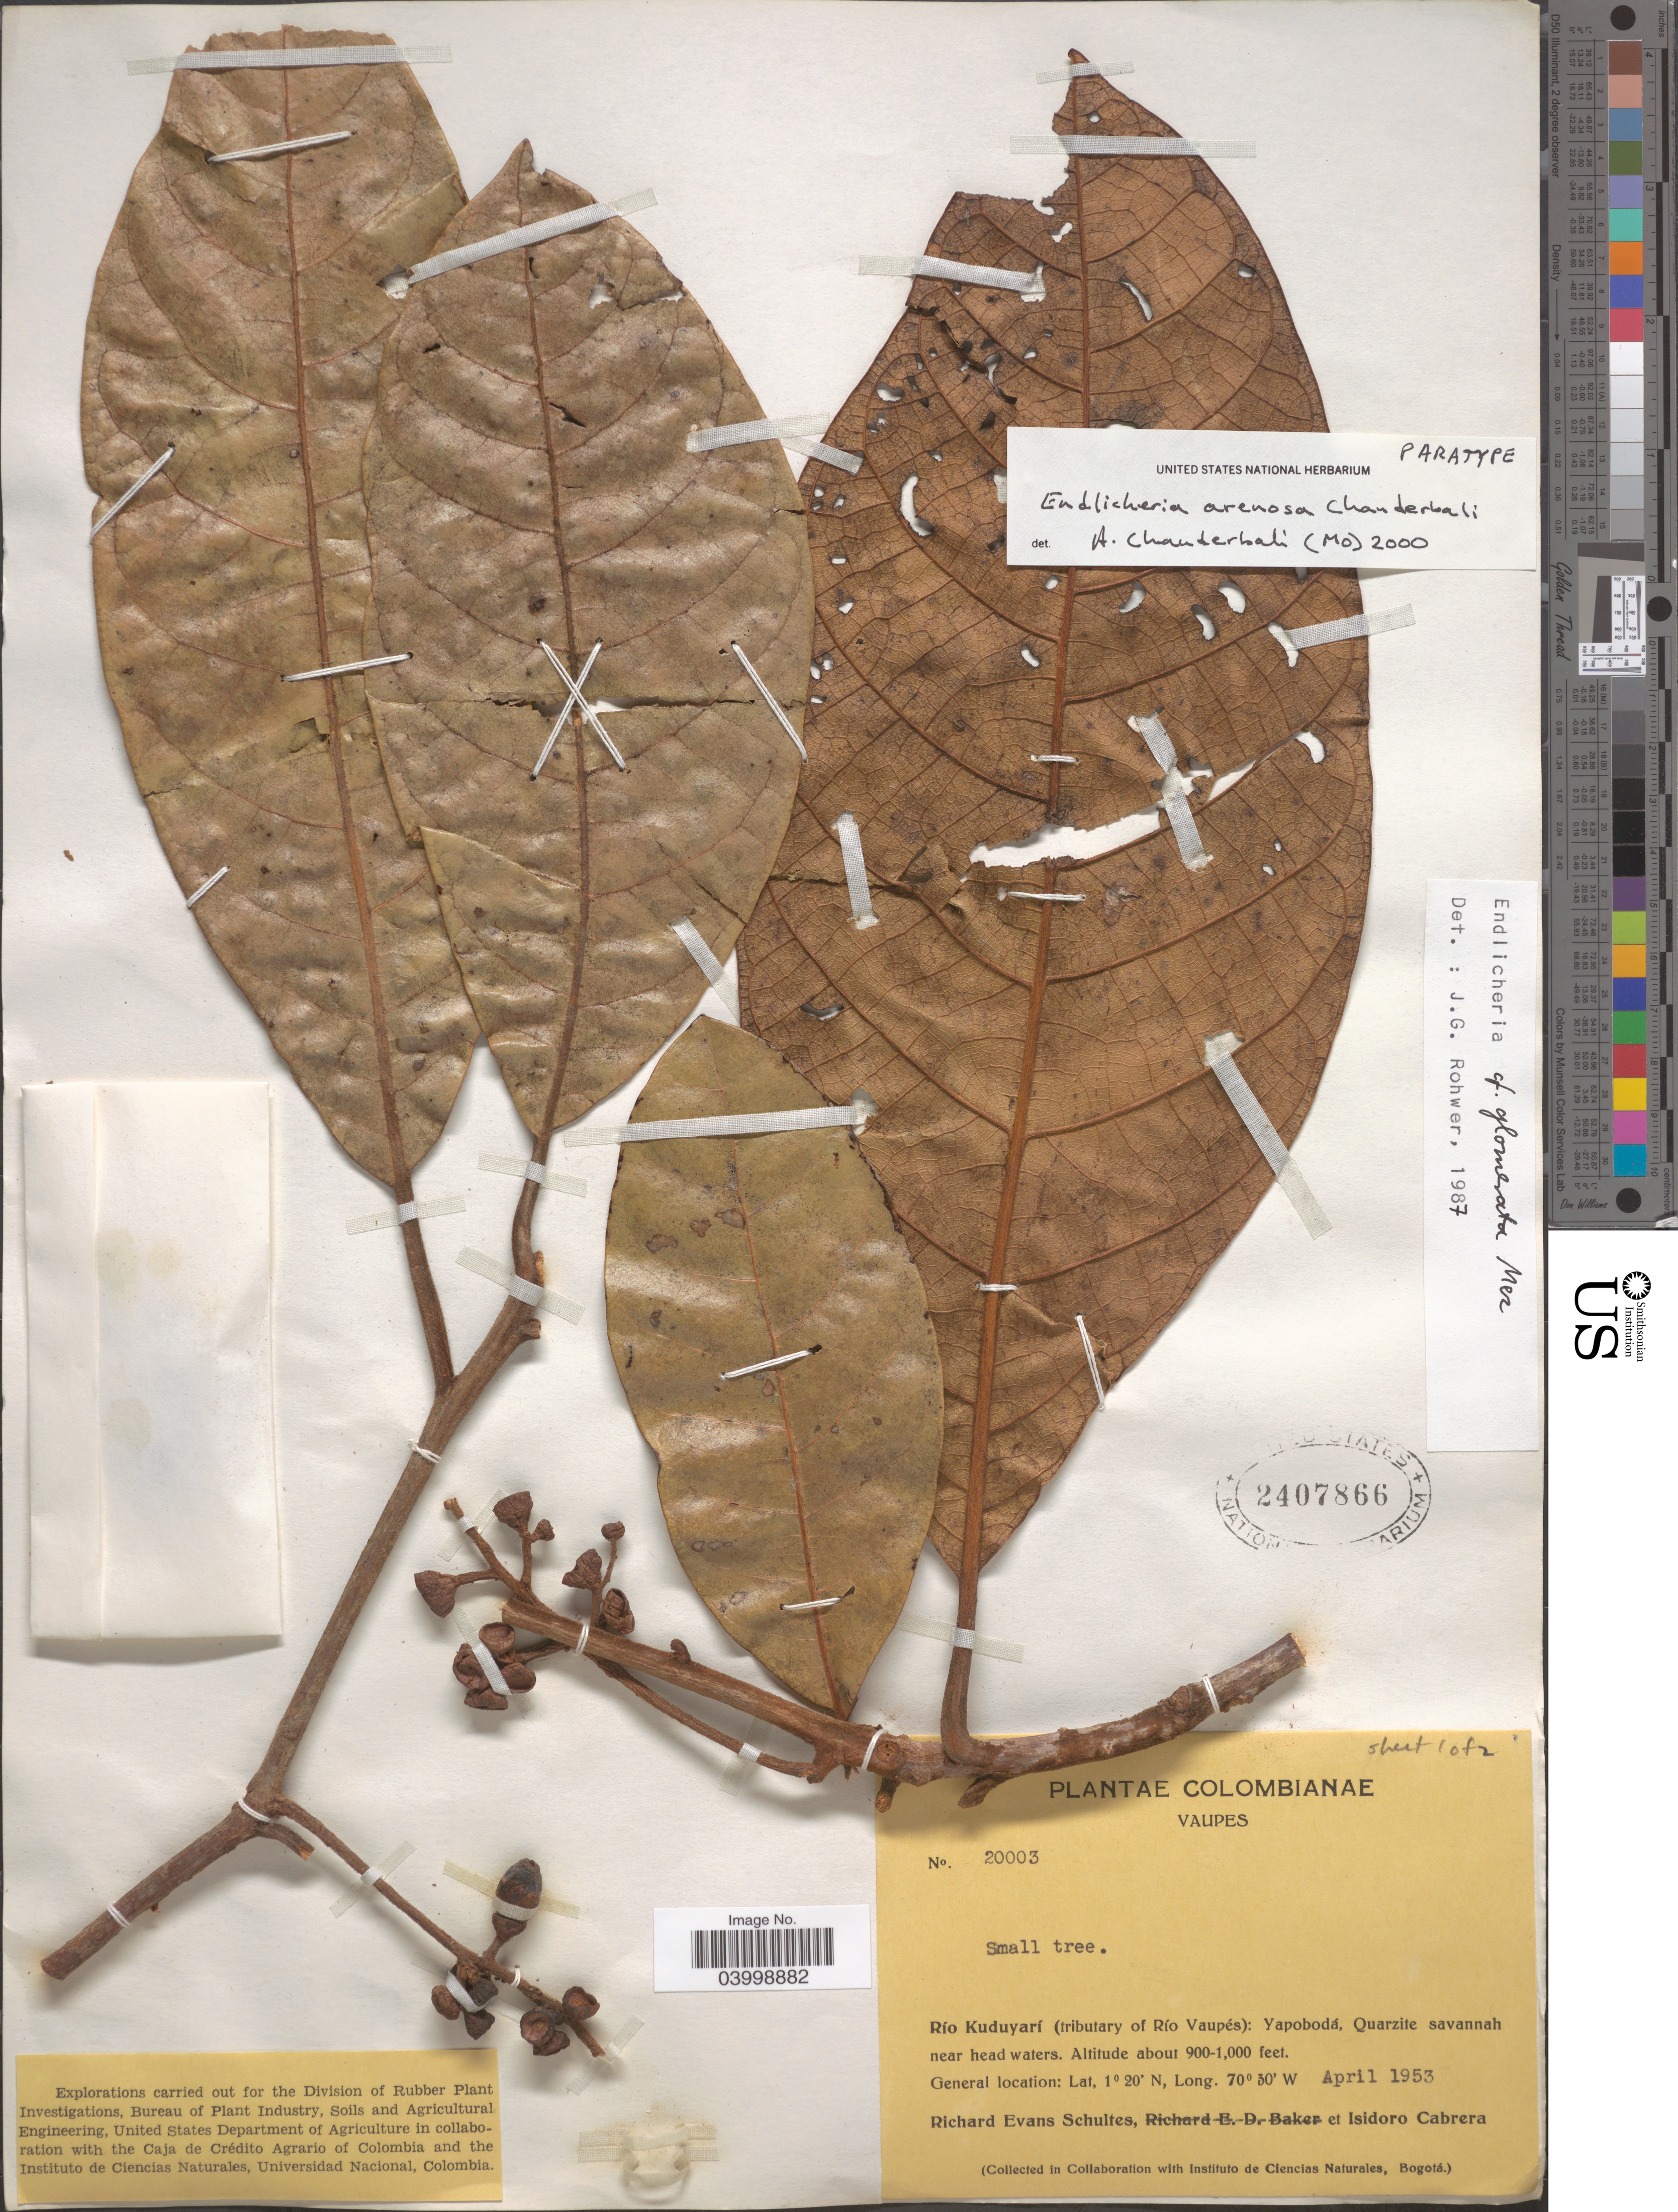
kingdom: Plantae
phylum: Tracheophyta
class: Magnoliopsida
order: Laurales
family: Lauraceae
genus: Endlicheria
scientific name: Endlicheria arenosa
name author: Chanderb.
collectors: R. E. Schultes & I. Cabrera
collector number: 20003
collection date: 1953-04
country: Colombia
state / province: Vaupés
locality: Río Kuduyarí (tributary of Río Vaupés): Yapobodà, Quarzite savannah near head waters.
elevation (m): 274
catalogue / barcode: US 2407866